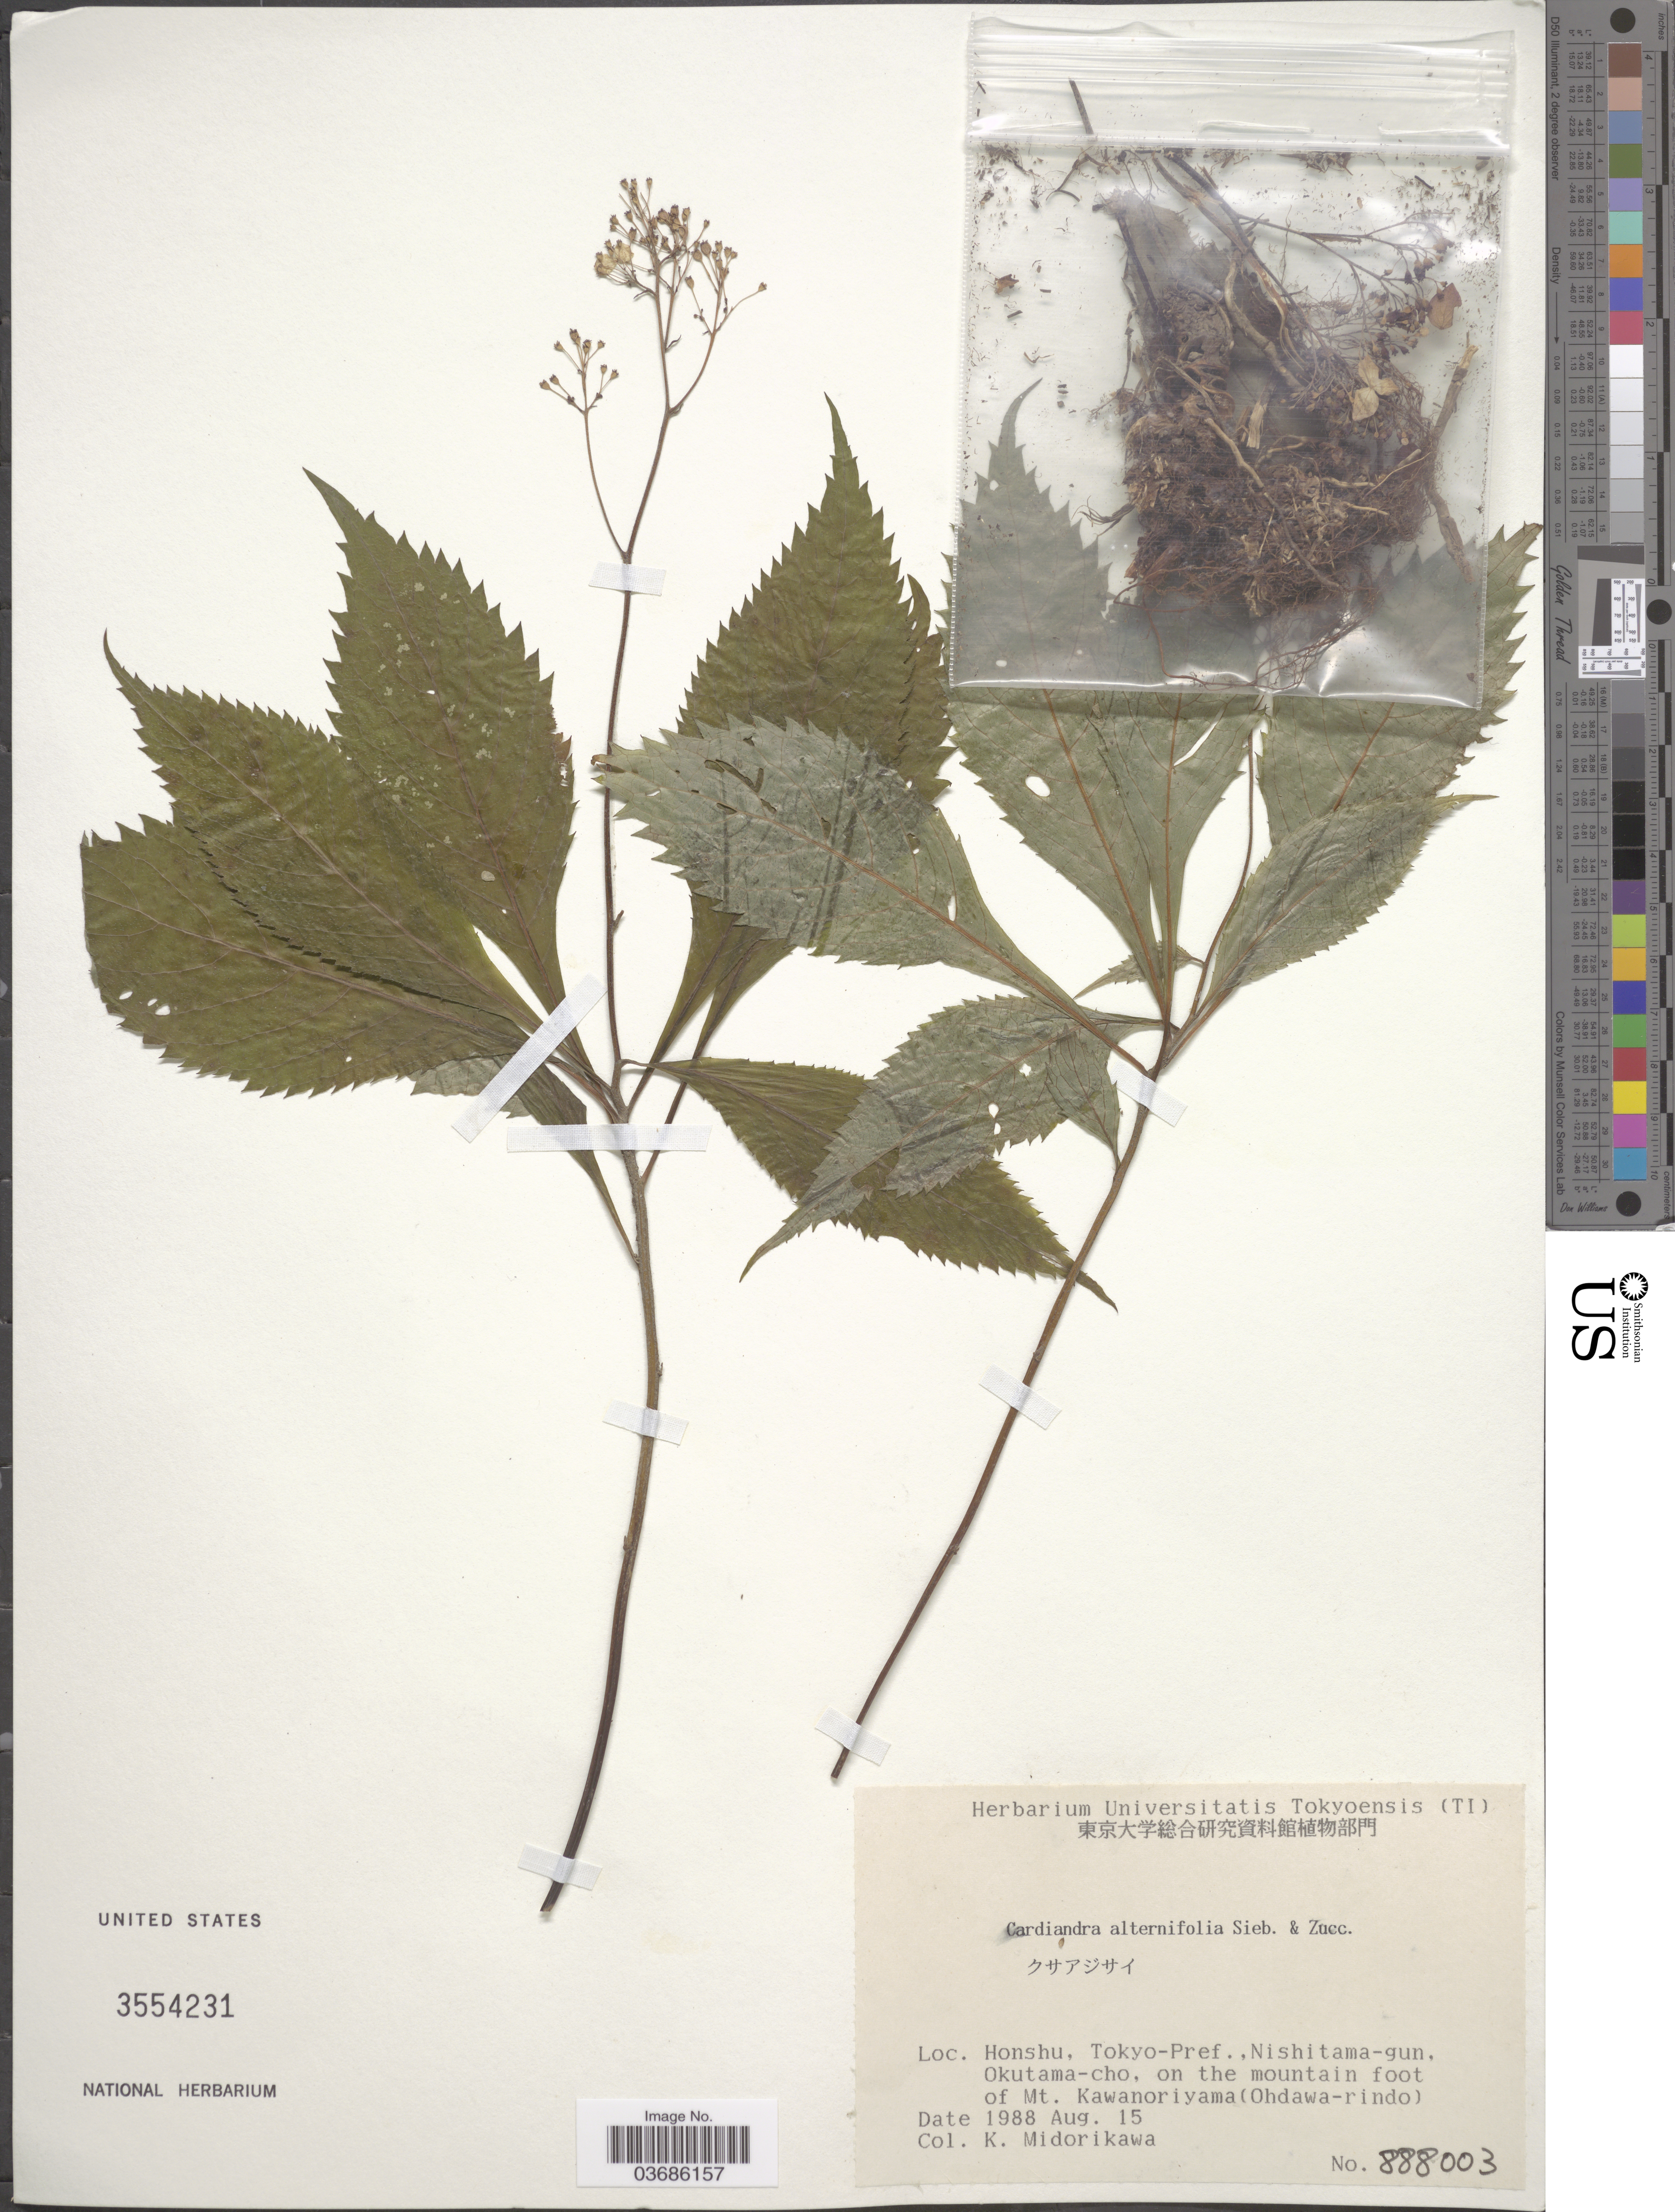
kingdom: Plantae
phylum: Tracheophyta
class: Magnoliopsida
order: Cornales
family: Hydrangeaceae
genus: Hydrangea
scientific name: Hydrangea alternifolia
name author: Siebold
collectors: K. Midorikawa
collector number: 888003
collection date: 1988-08-15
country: Japan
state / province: Tokyo, Federal City of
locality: Honshu, Tokyo-Pref., Nishitama-gun, Okutama-cho, on the mountain foot of Mt. Kawanoriyama (Ohdawa-rindo).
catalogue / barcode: US 3554231